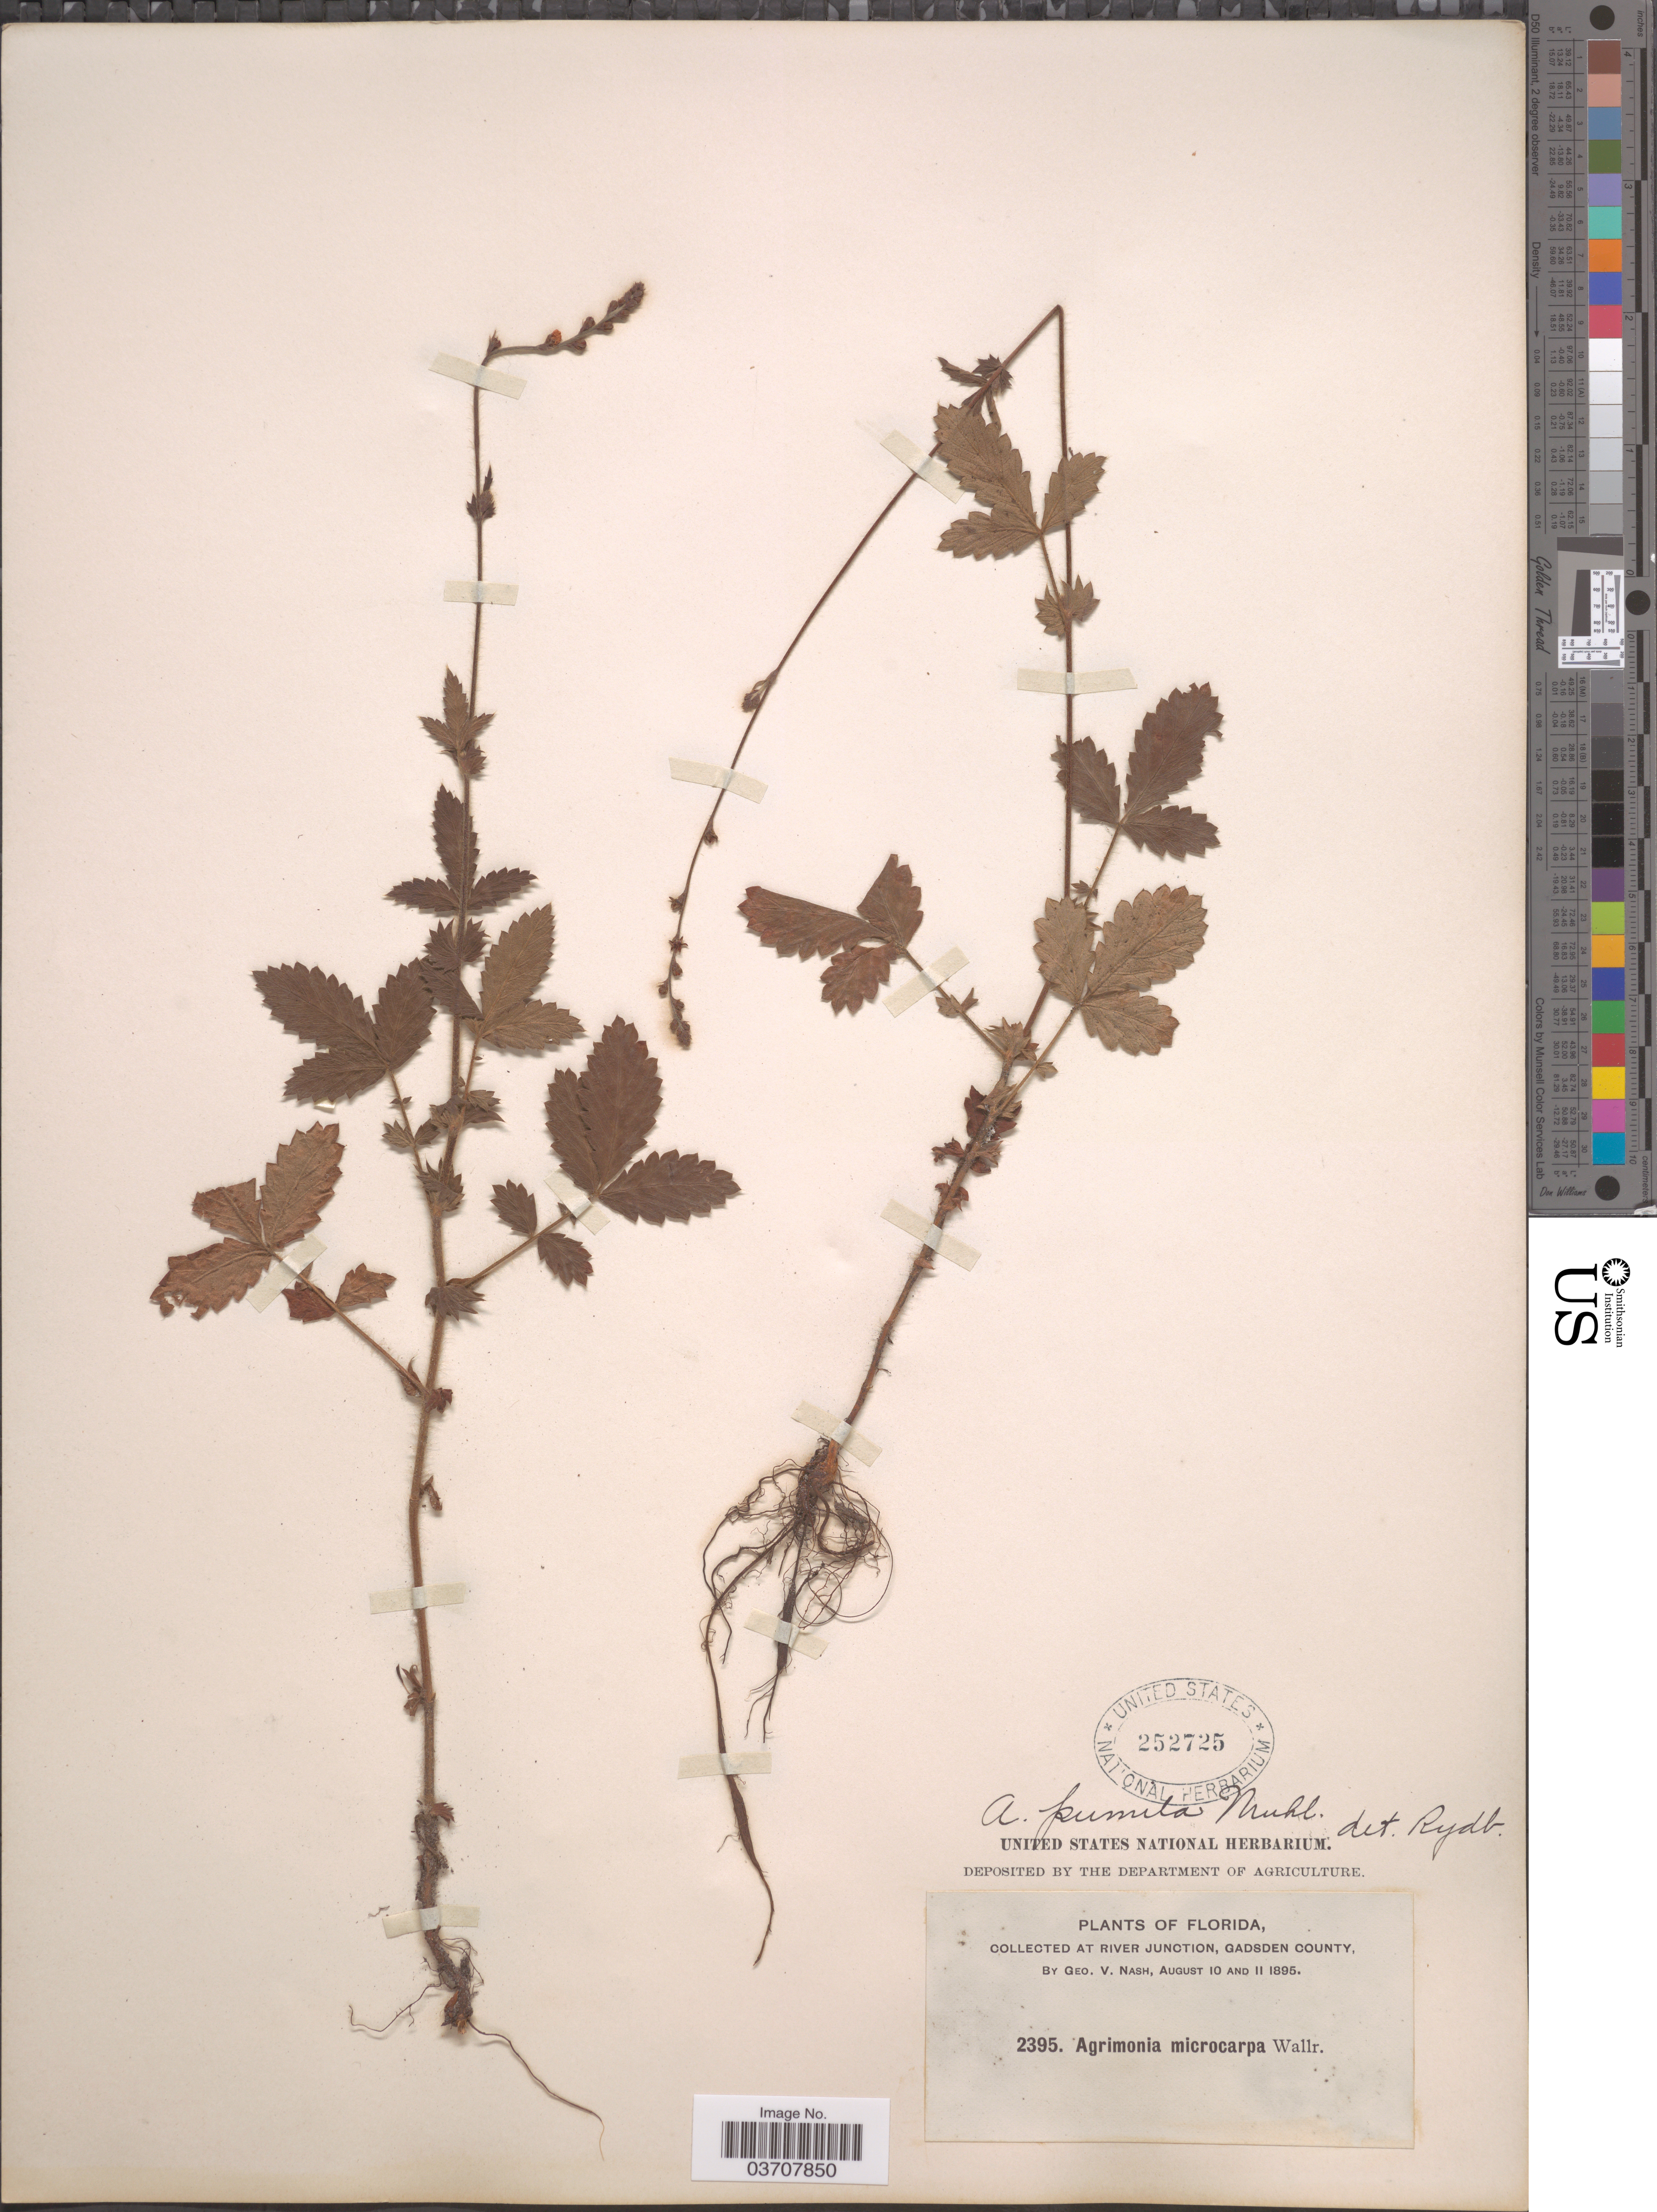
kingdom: Plantae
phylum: Tracheophyta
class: Magnoliopsida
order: Rosales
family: Rosaceae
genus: Agrimonia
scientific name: Agrimonia pubescens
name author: Wallr.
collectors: G. V. Nash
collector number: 2395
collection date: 1895-08-10/1895-08-11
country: United States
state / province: Florida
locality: At River Junction, Gadsden County.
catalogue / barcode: US 252725